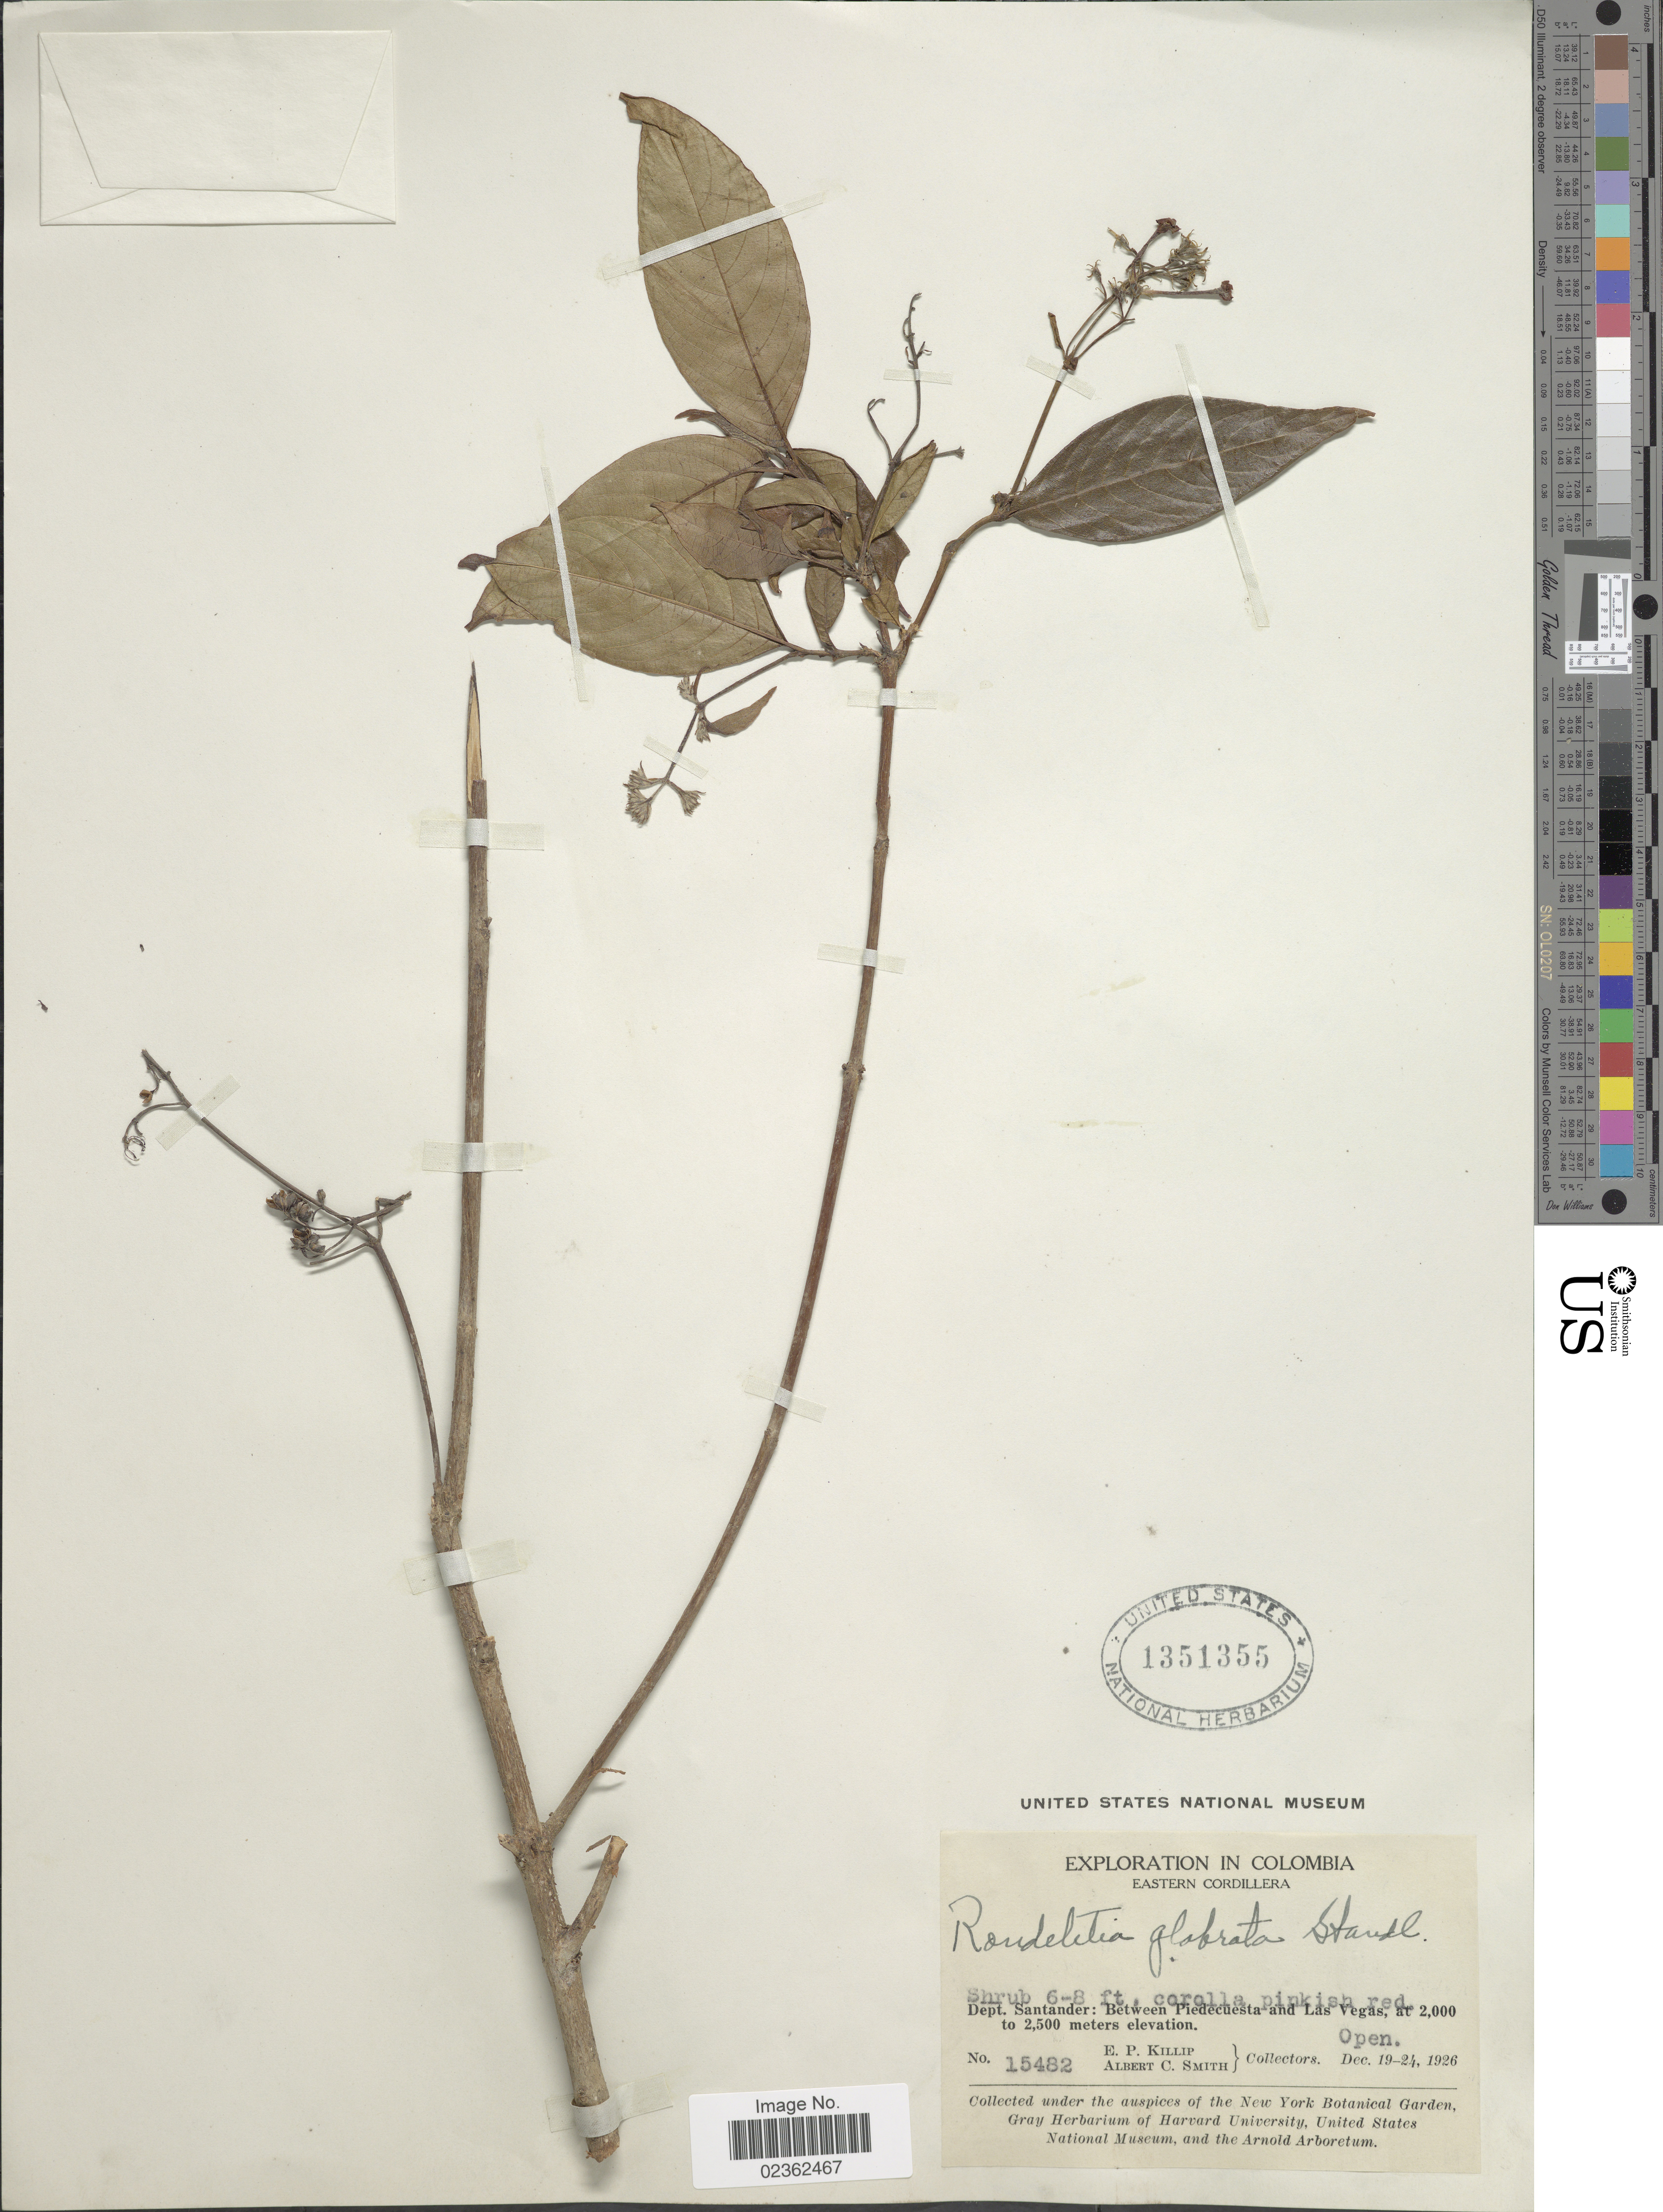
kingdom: Plantae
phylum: Tracheophyta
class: Magnoliopsida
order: Gentianales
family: Rubiaceae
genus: Arachnothryx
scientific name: Arachnothryx glabrata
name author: (Standl.) Steyerm.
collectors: E. P. Killip & A. C. Smith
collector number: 15482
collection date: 1926-12-19/1926-12-24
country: Colombia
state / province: Santander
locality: Eastern Cordillera, between Piedecuesta and Las Vegas.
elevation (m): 2000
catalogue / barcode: US 1351355